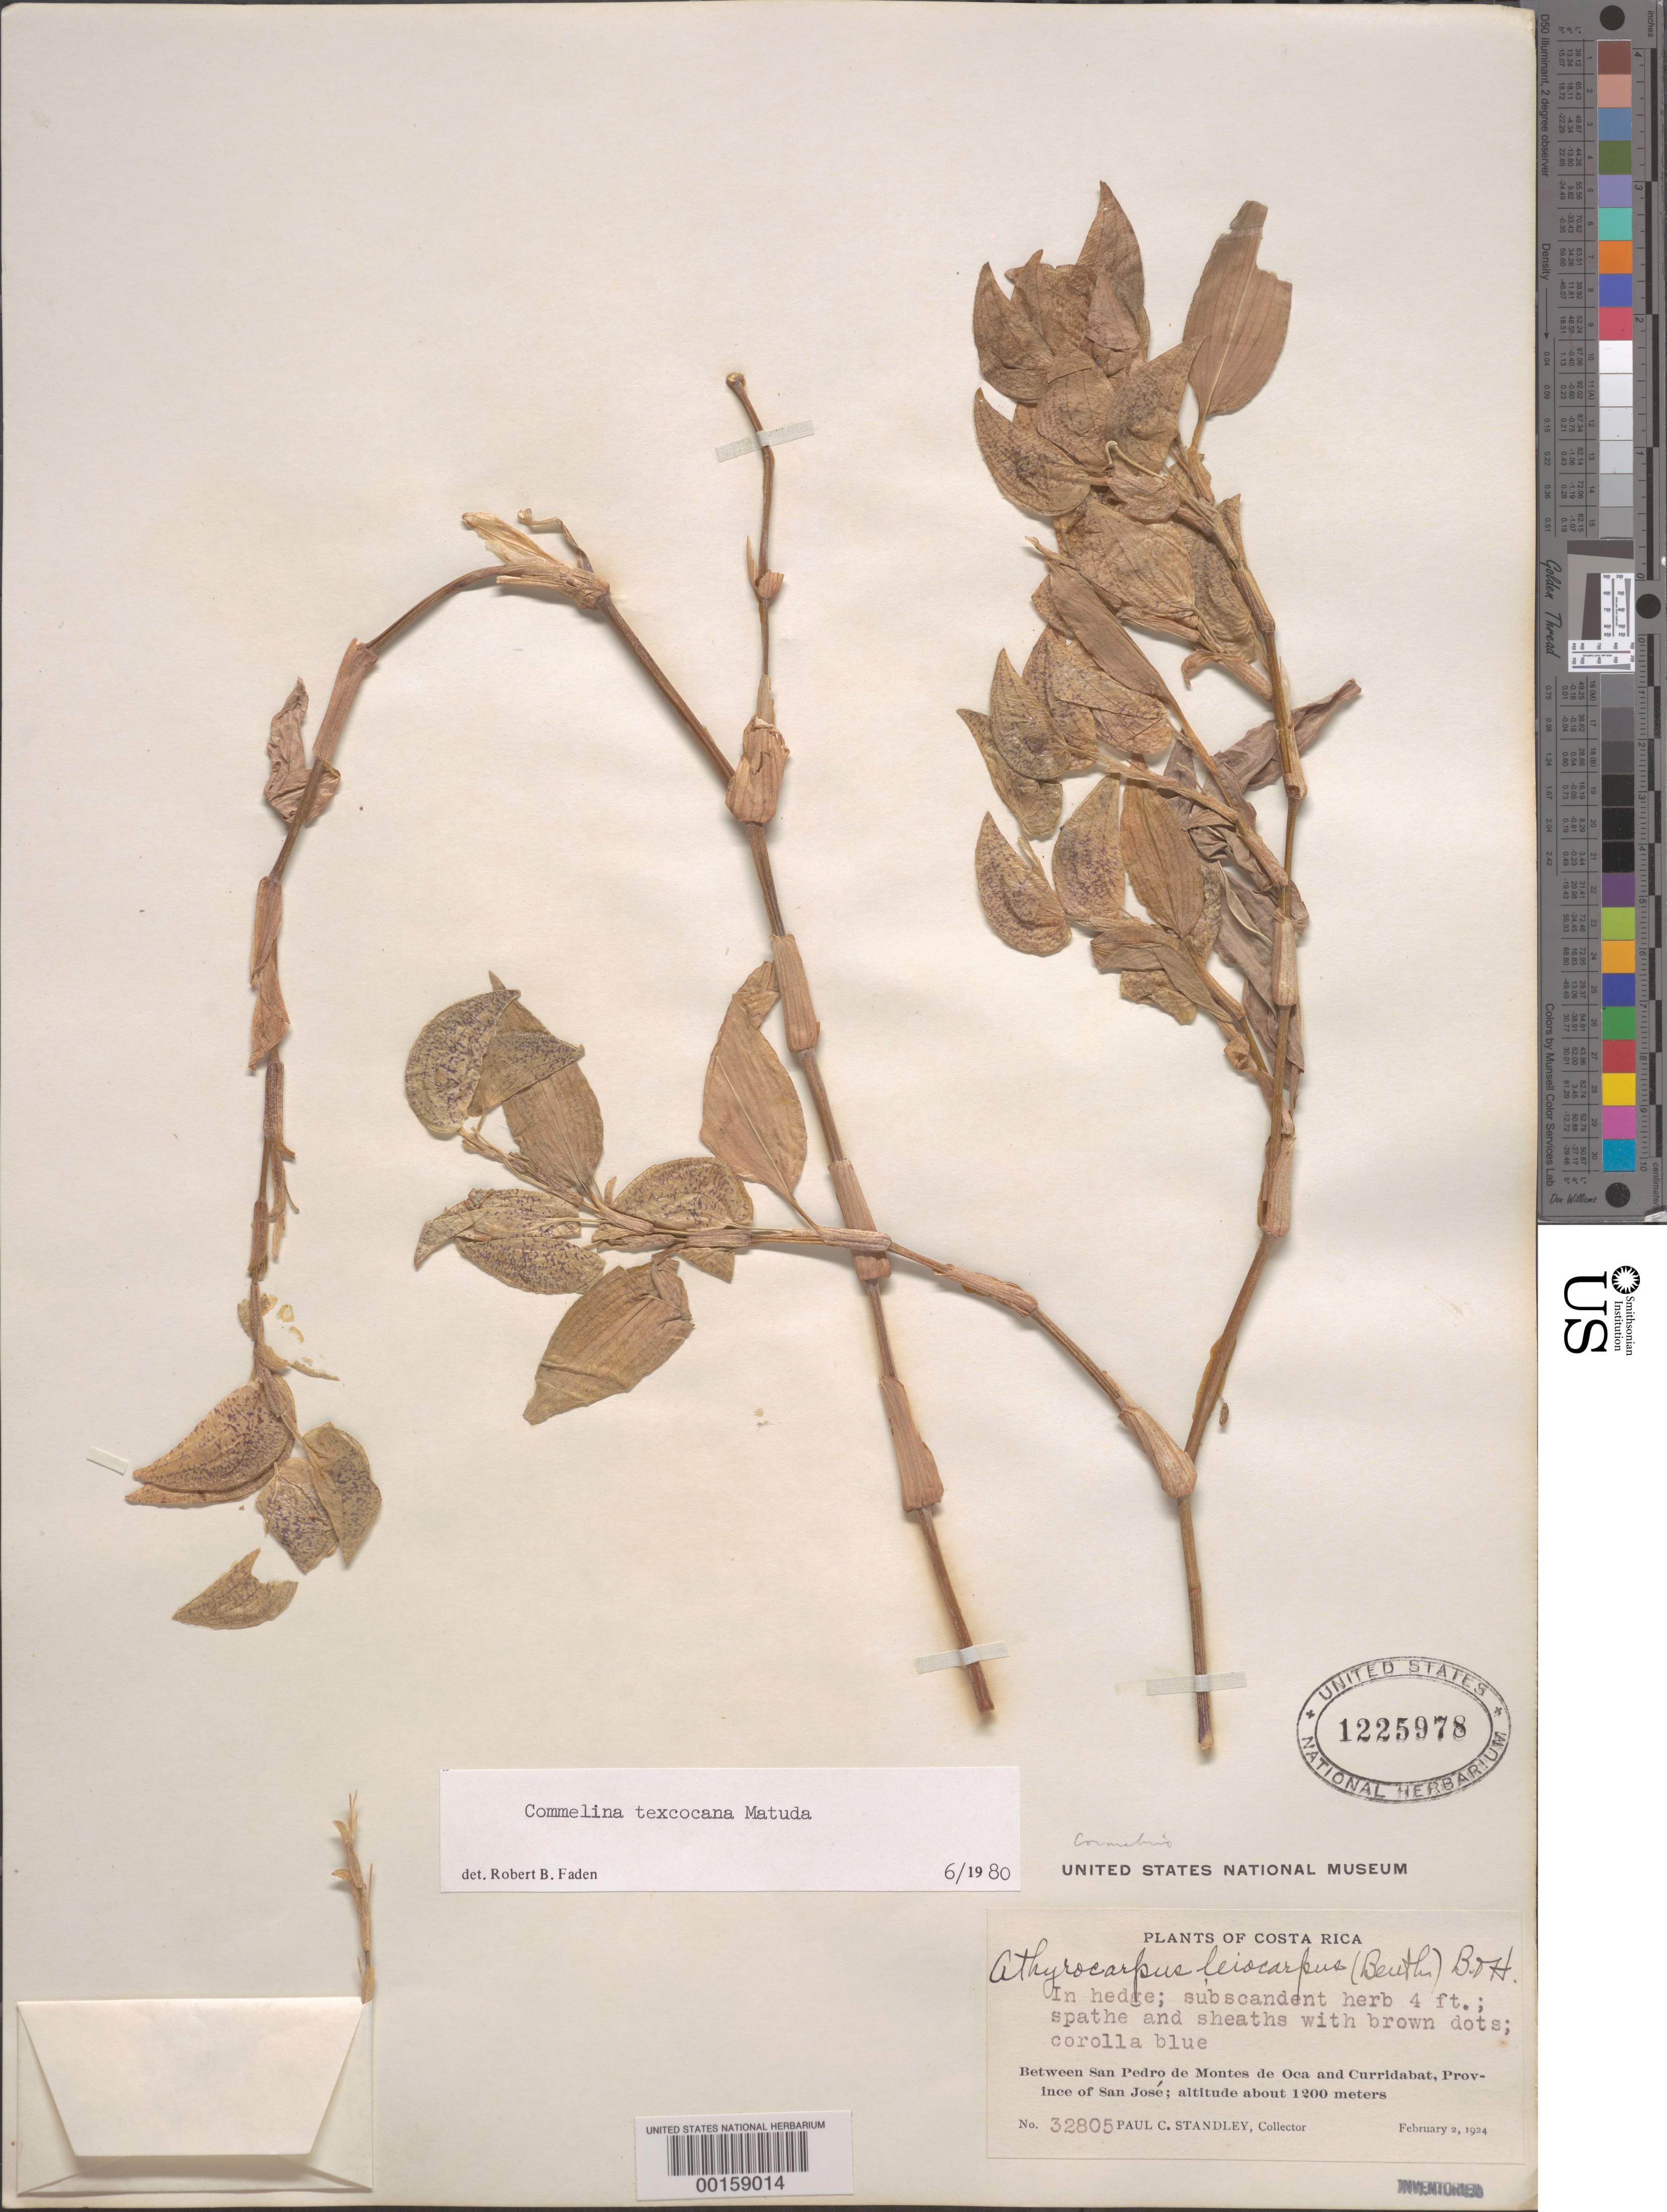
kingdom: Plantae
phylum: Tracheophyta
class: Liliopsida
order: Commelinales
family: Commelinaceae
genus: Commelina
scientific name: Commelina texcocana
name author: Matuda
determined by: Faden, Robert B., (US), Smithsonian Institution - National Museum of Natural History (UNITED STATES)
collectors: P. C. Standley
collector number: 32805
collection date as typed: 02 Feb 1924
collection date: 1924-02-02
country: Costa Rica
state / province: San José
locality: Between san pedro de montes de oca, and curridabat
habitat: In hedge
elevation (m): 1200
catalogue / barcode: US 1225978